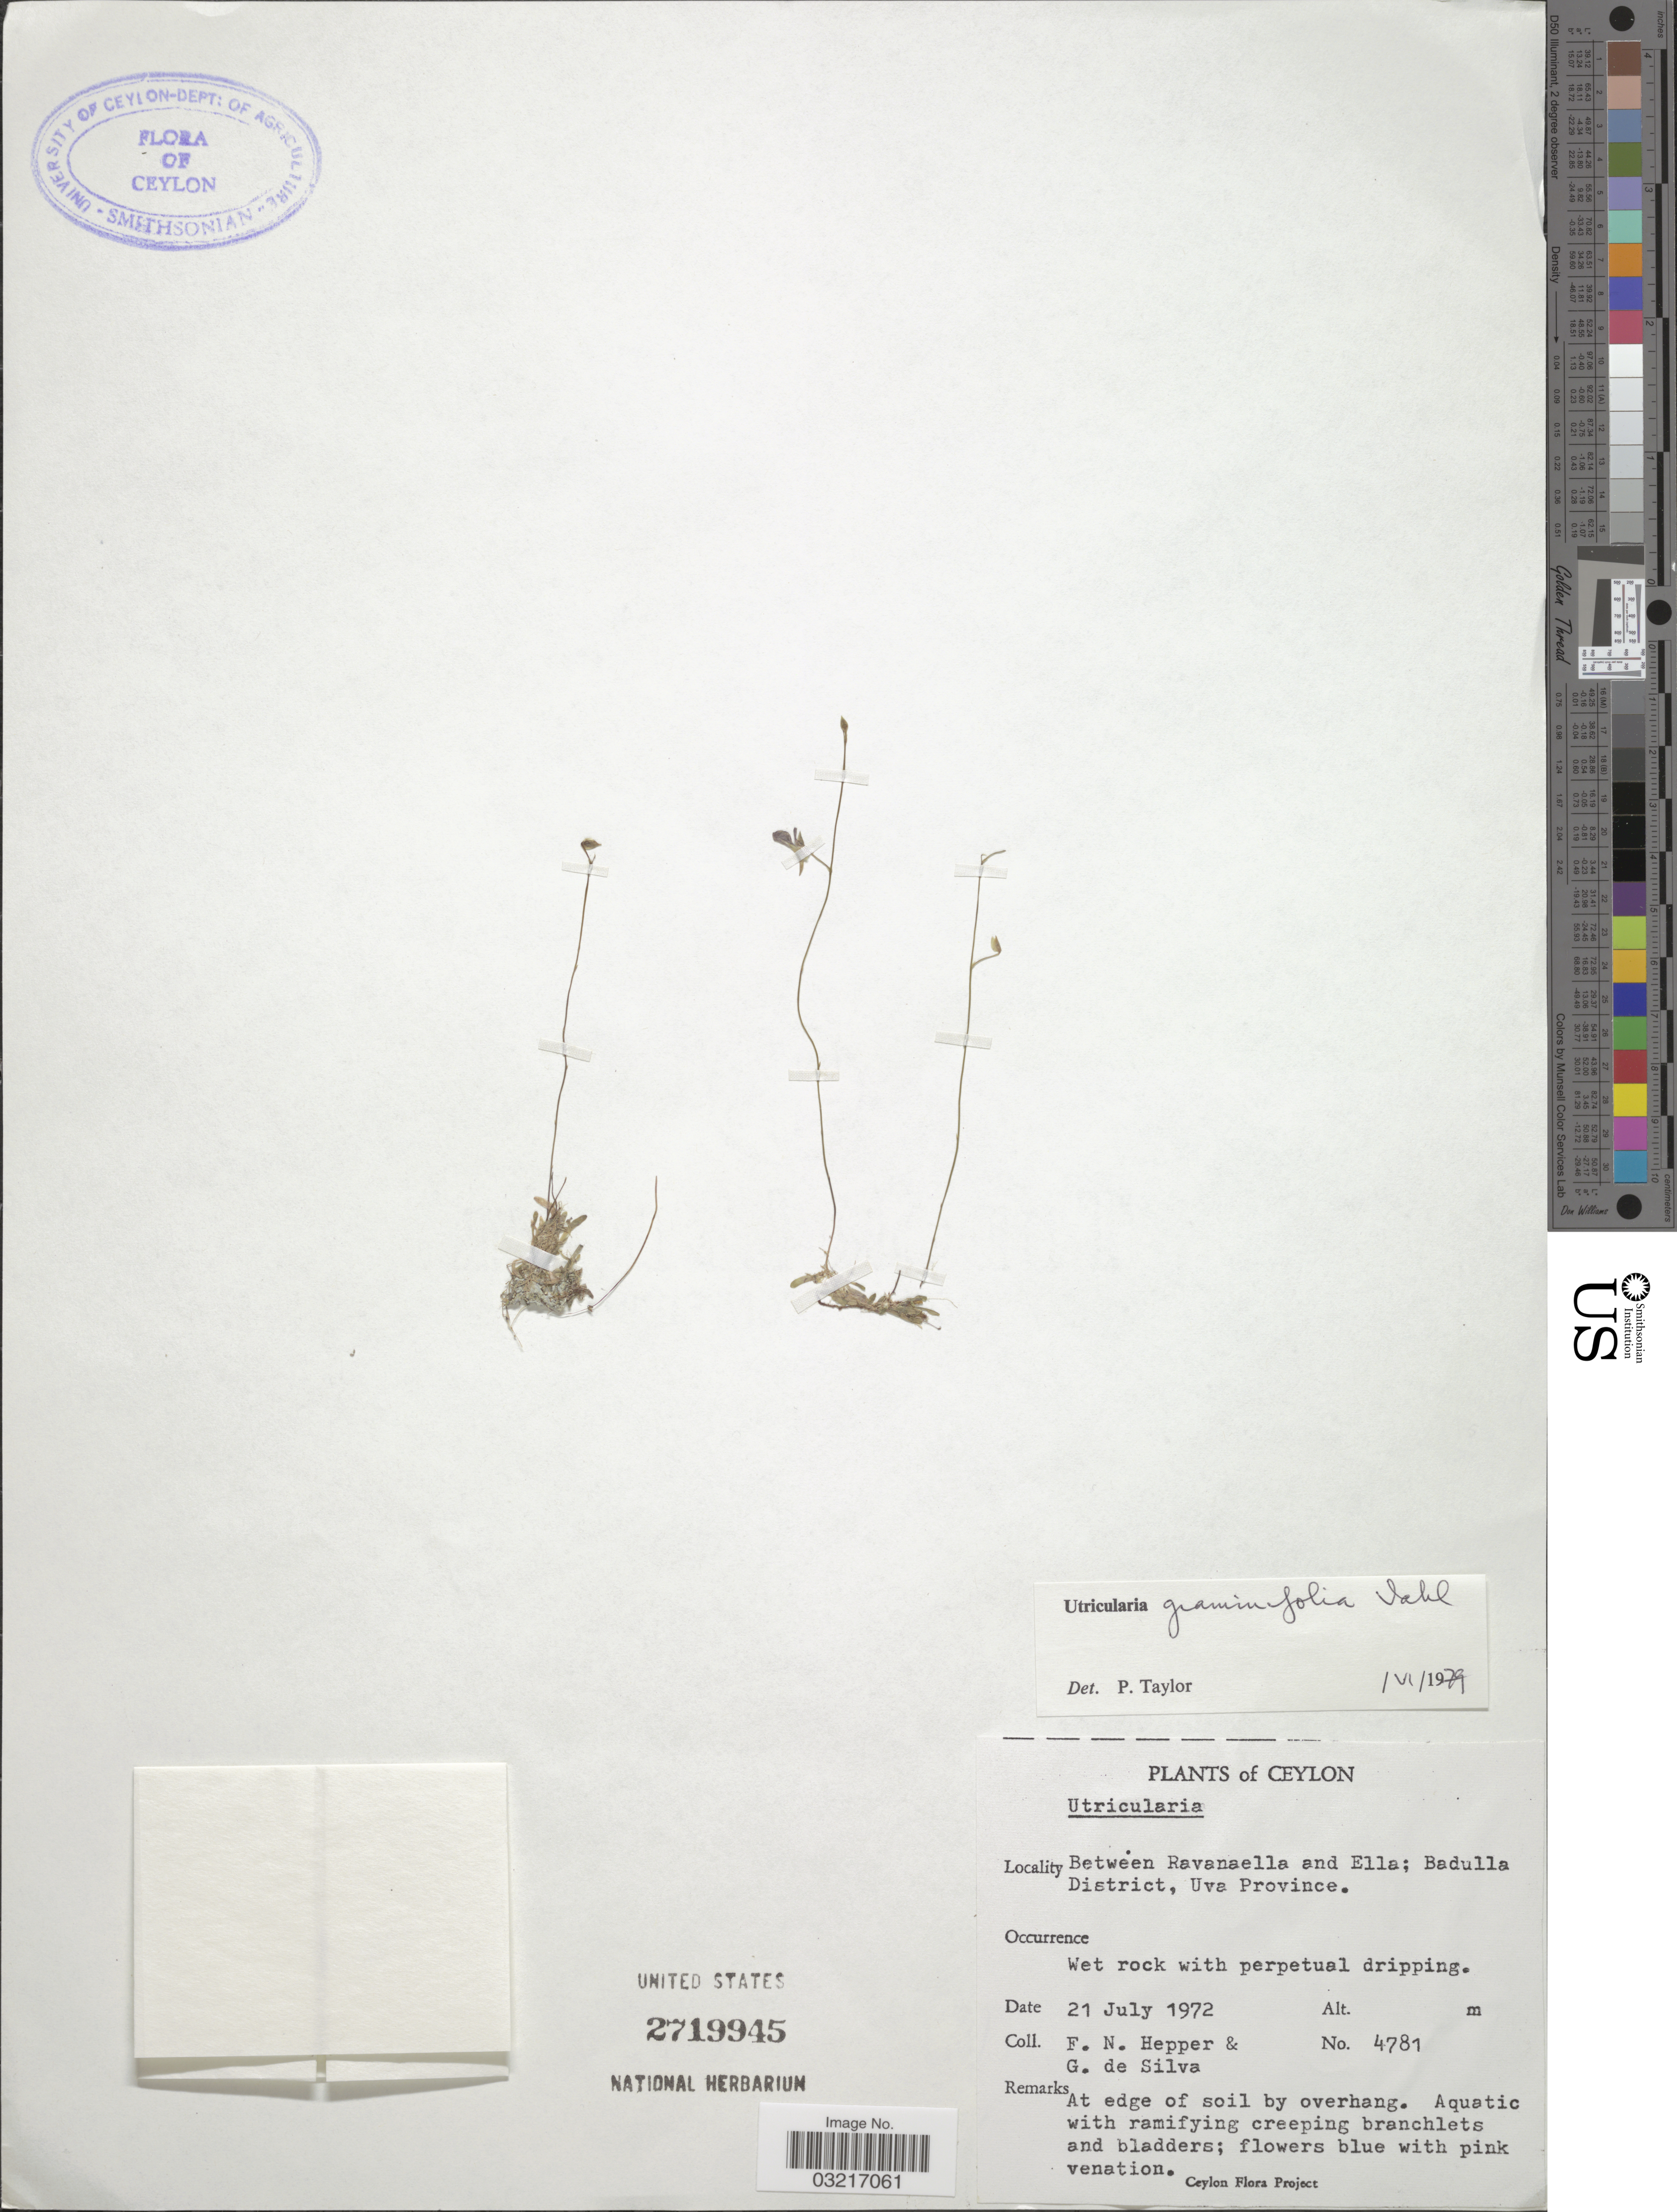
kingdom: Plantae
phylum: Tracheophyta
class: Magnoliopsida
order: Lamiales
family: Lentibulariaceae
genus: Utricularia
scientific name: Utricularia graminifolia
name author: Vahl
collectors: F. Hepper & G. De Silva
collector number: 4781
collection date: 1972-07-21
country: Sri Lanka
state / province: Uva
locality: Ceylon, Between Ravanaella and Ella; Badulla District.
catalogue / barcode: US 2719945